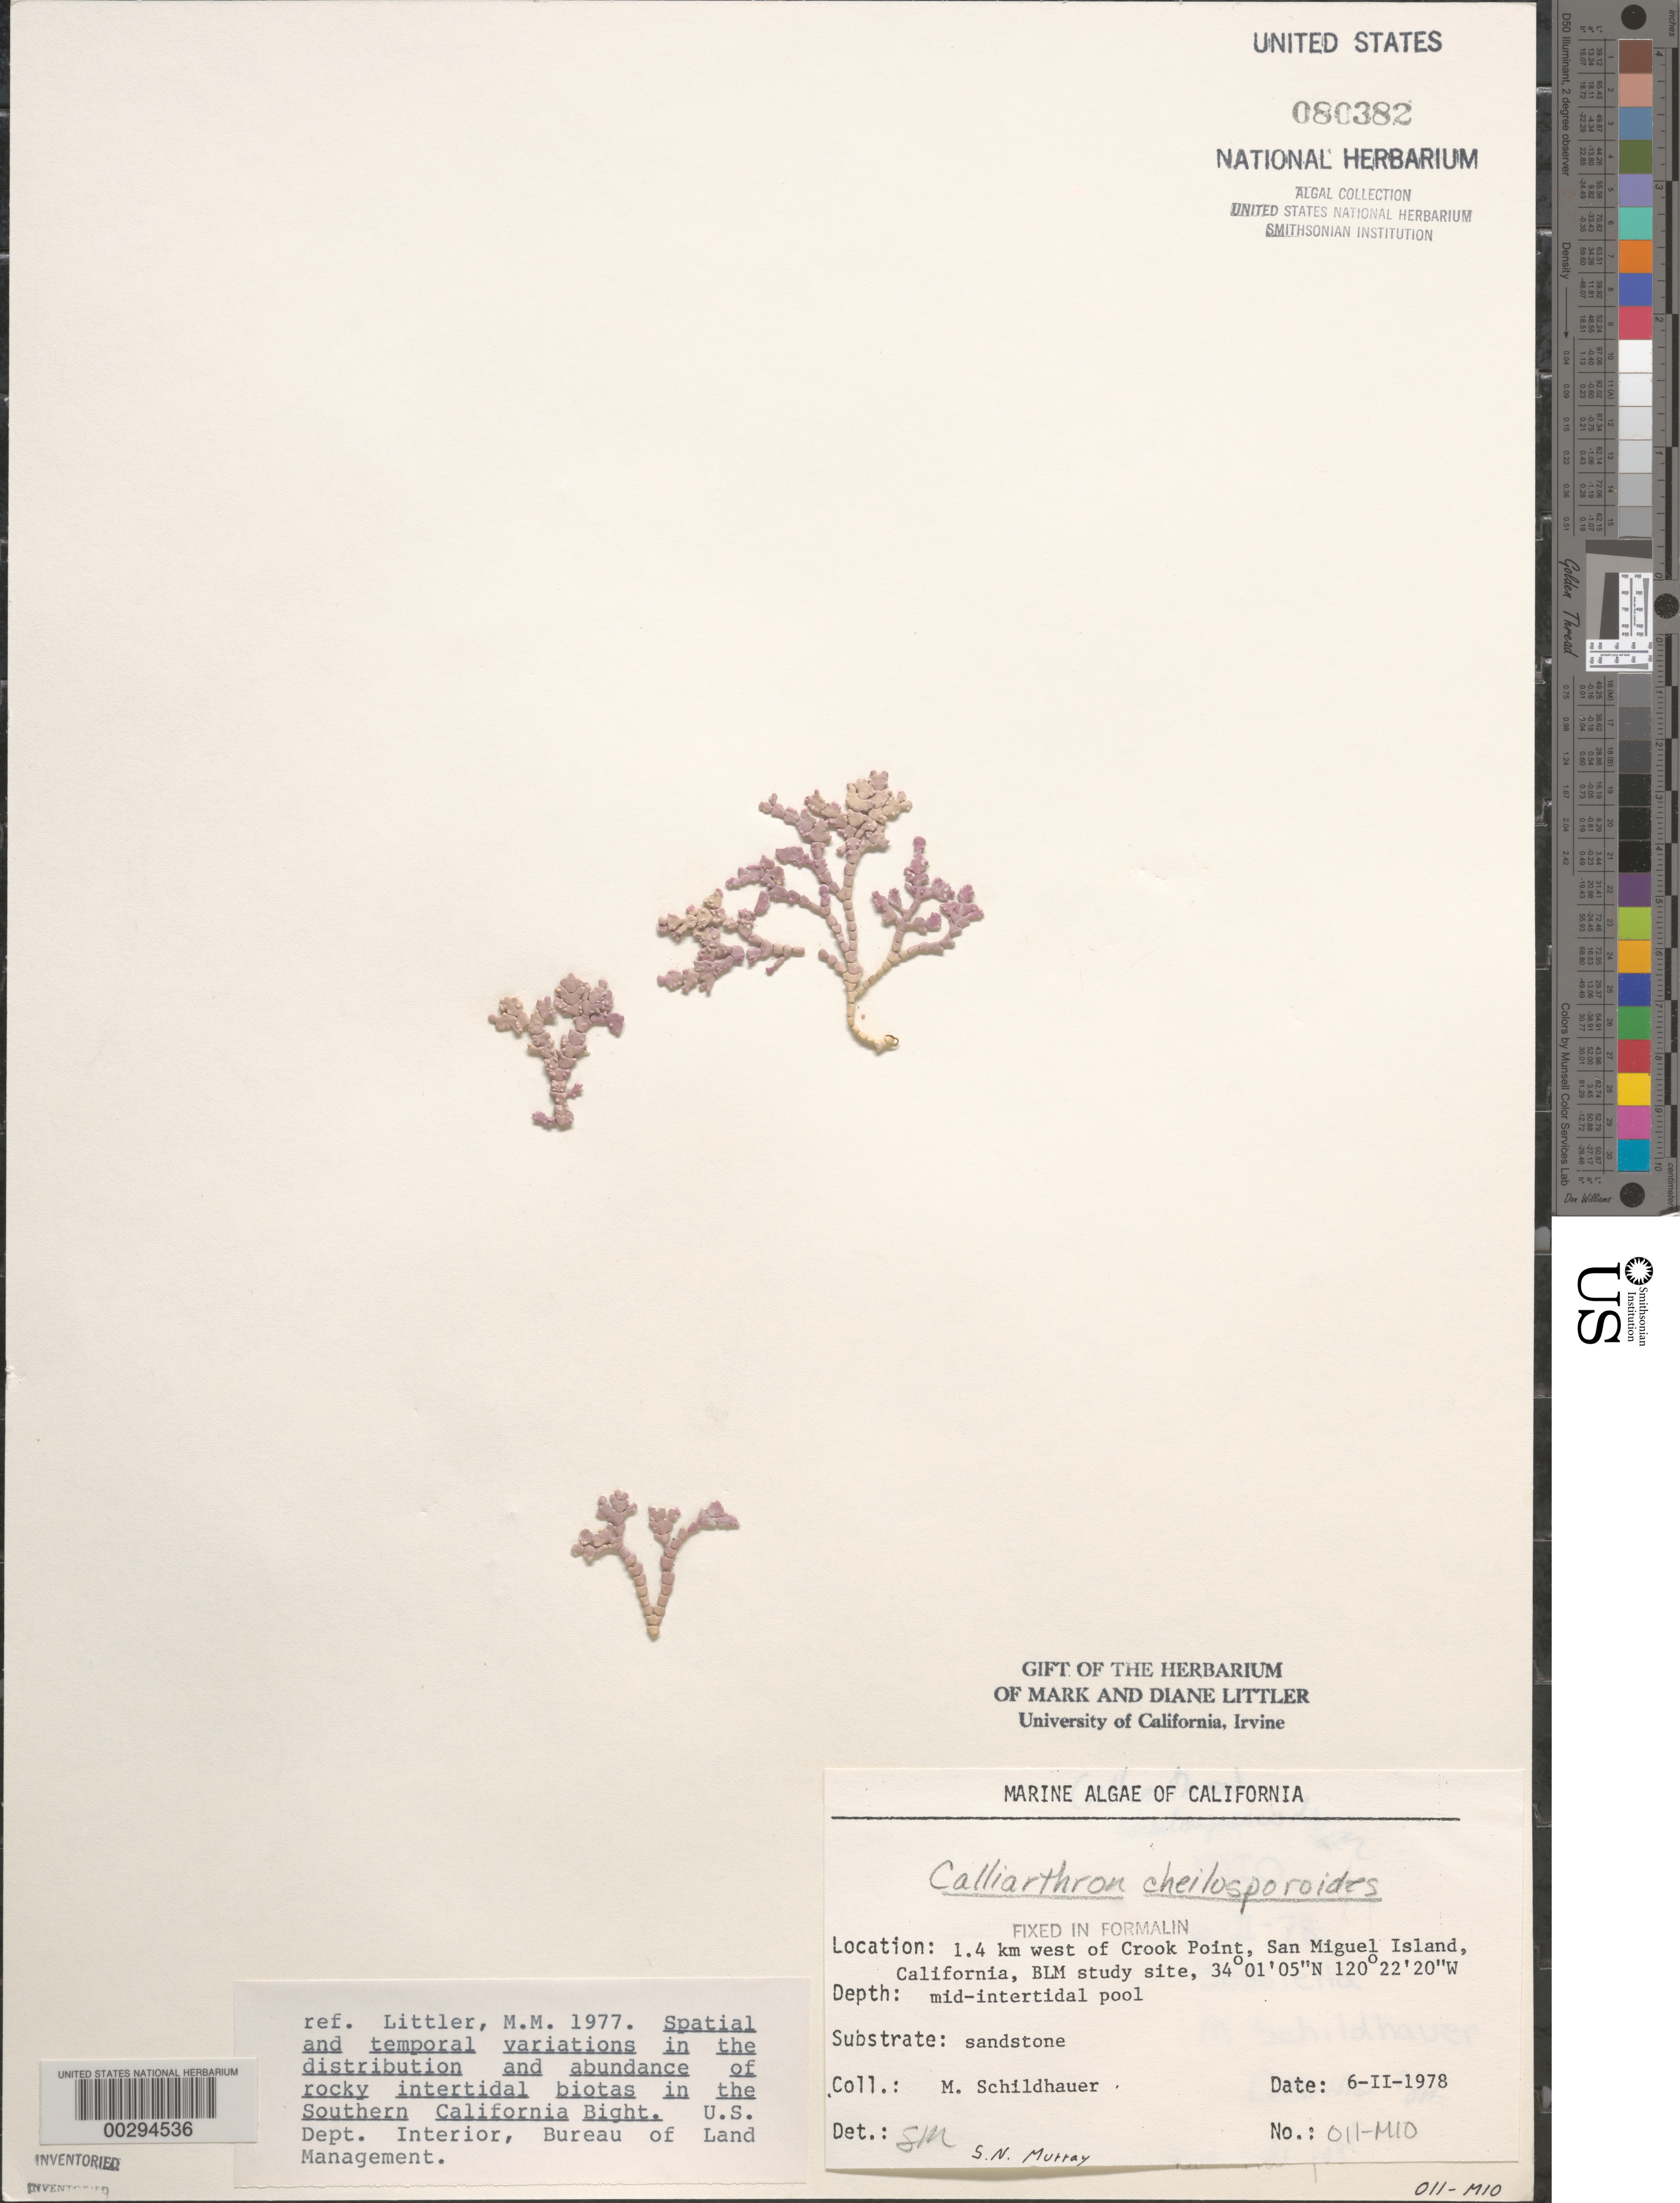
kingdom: Plantae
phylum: Rhodophyta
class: Florideophyceae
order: Corallinales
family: Corallinaceae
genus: Calliarthron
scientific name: Calliarthron cheilosporioides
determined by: Murray, S. N.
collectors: M. Schildhauer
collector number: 011-mio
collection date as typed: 06 Feb 1978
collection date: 1978-02-06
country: United States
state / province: California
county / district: Santa Barbara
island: San Miguel Island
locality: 1.4 km north of Crook Point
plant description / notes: BLM-SOCALBIGHT Rocky Intertidal Survey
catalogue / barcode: US 80382